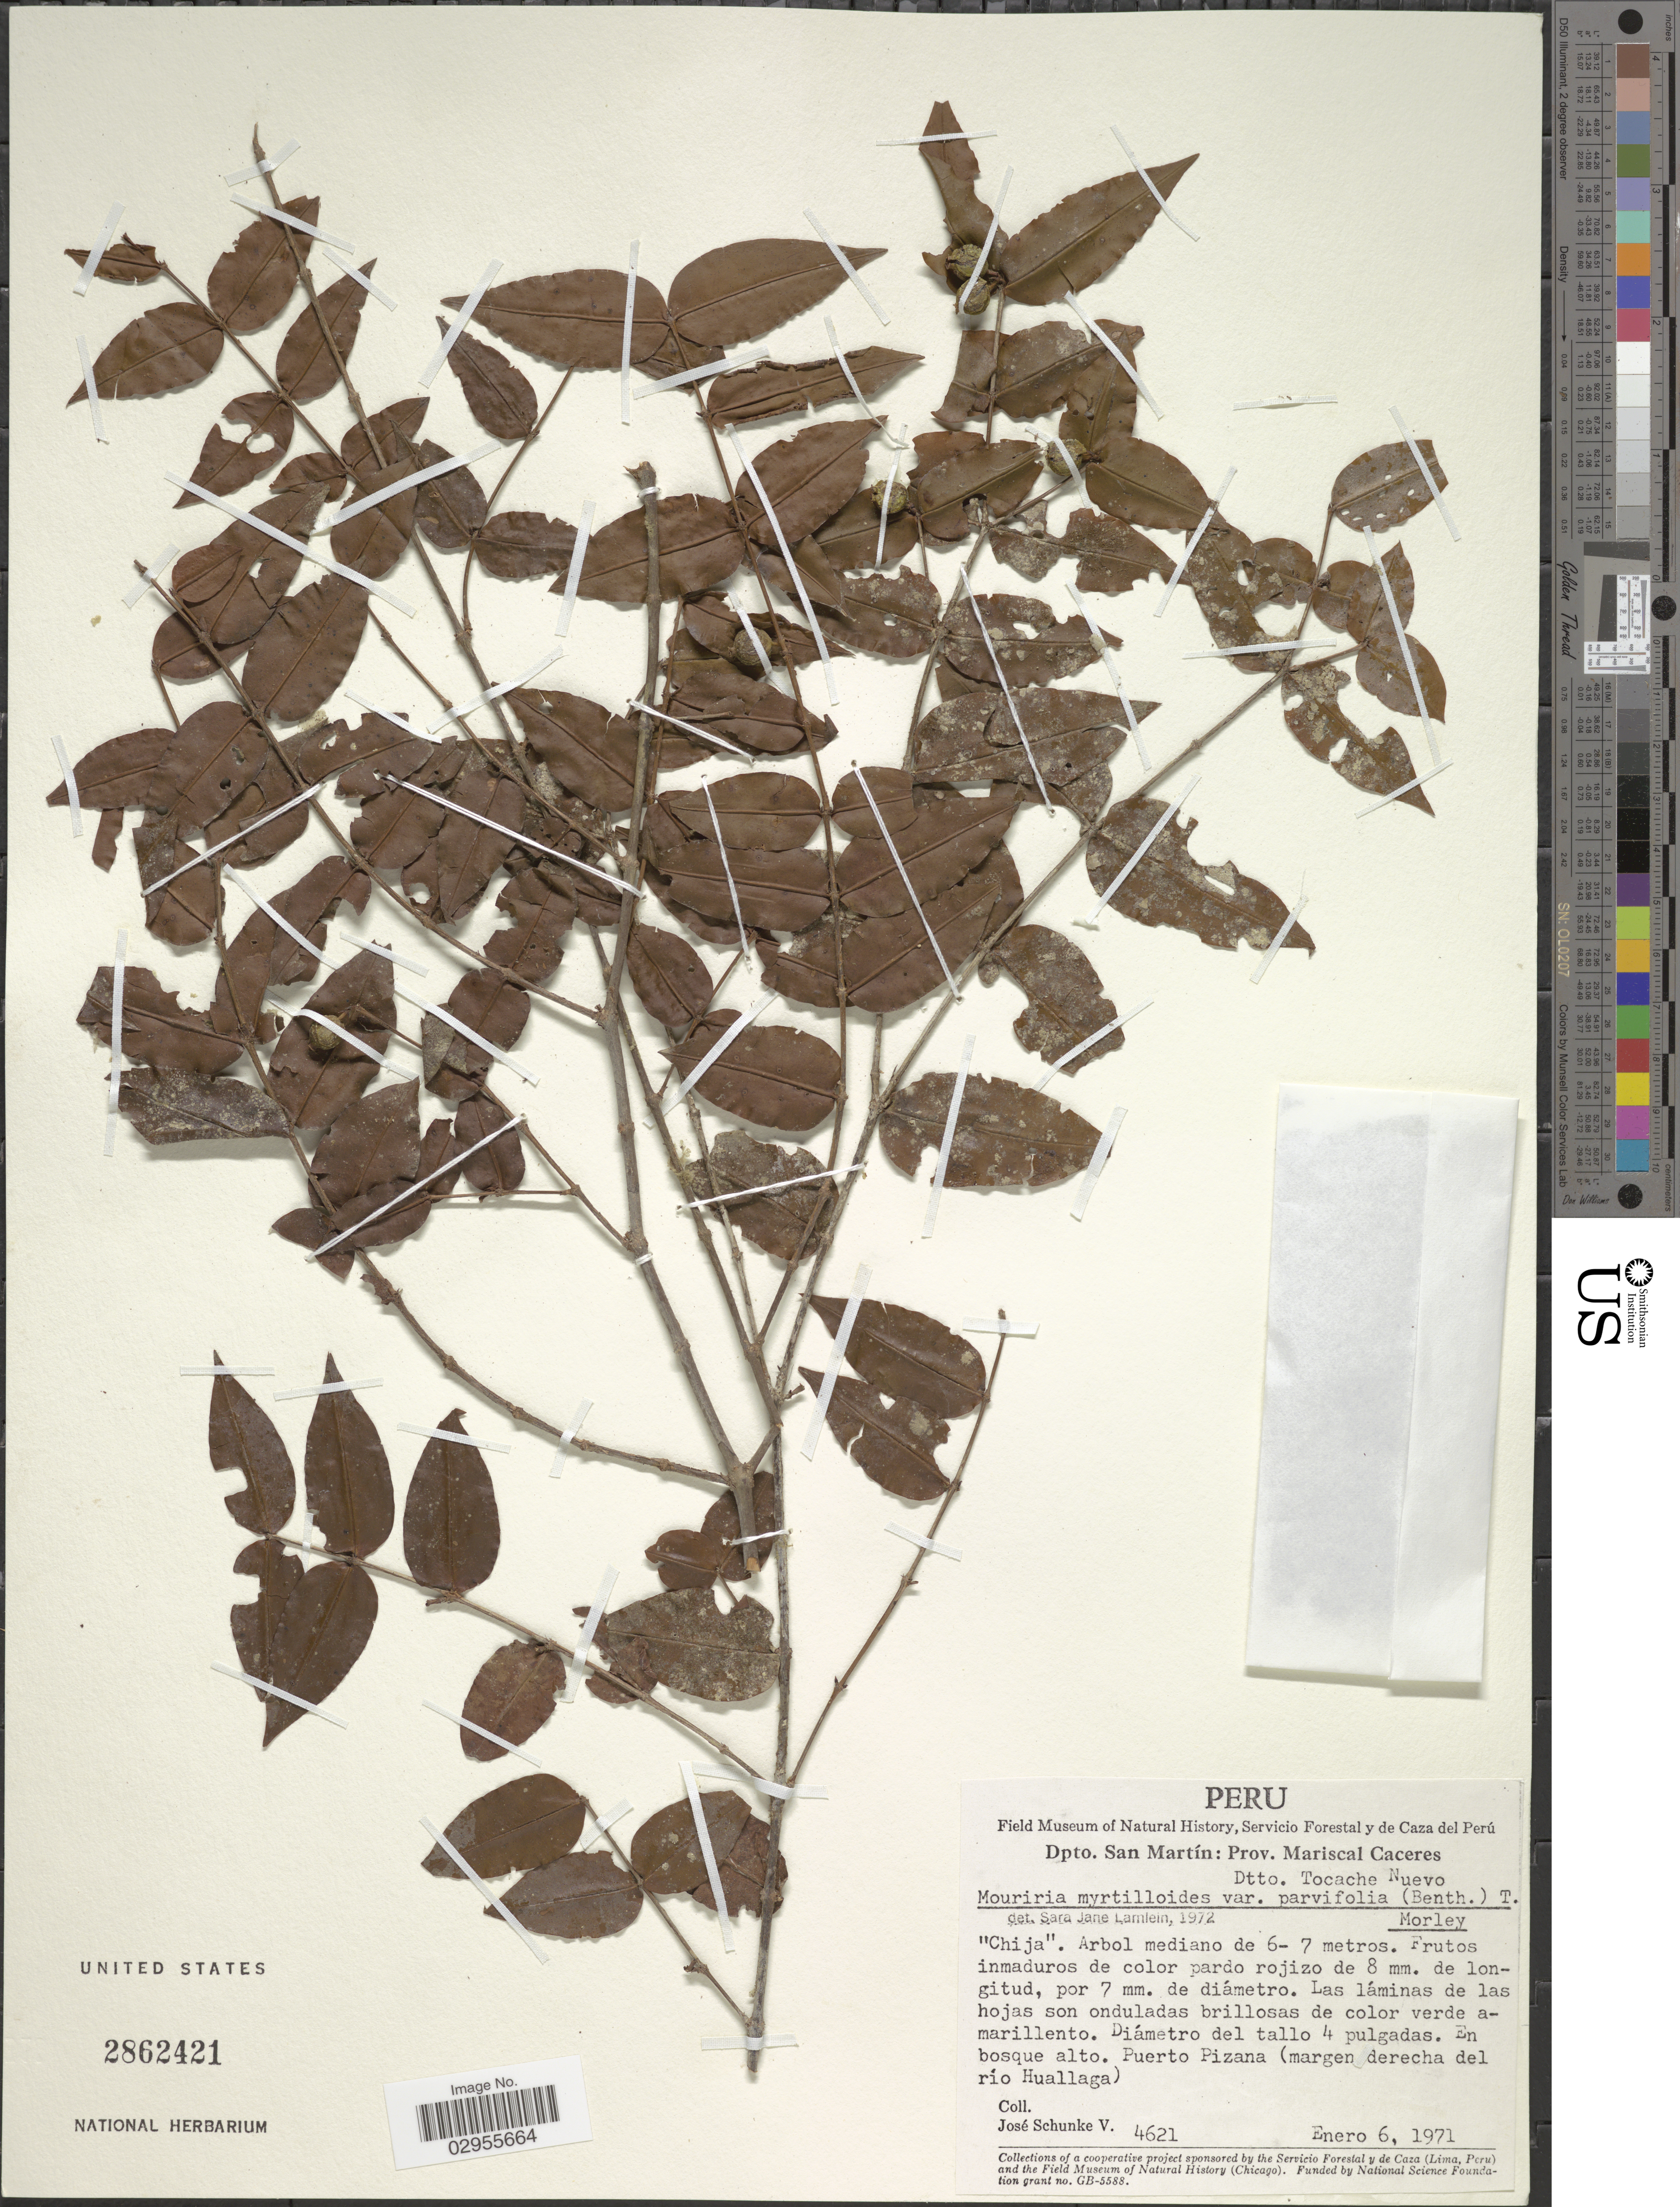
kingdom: Plantae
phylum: Tracheophyta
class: Magnoliopsida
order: Myrtales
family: Melastomataceae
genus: Mouriri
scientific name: Mouriri myrtilloides subsp. parvifolia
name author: (Benth.) Morley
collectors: J. Schunke Vigo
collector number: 4621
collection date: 1971-01-06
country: Peru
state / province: San Martín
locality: Dpto. San Martín: Prov. Mariscal Caceres. Dtto. Tocache Nuevo. Puerto Pizana (margen derecha del río Huallaga).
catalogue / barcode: US 2862421